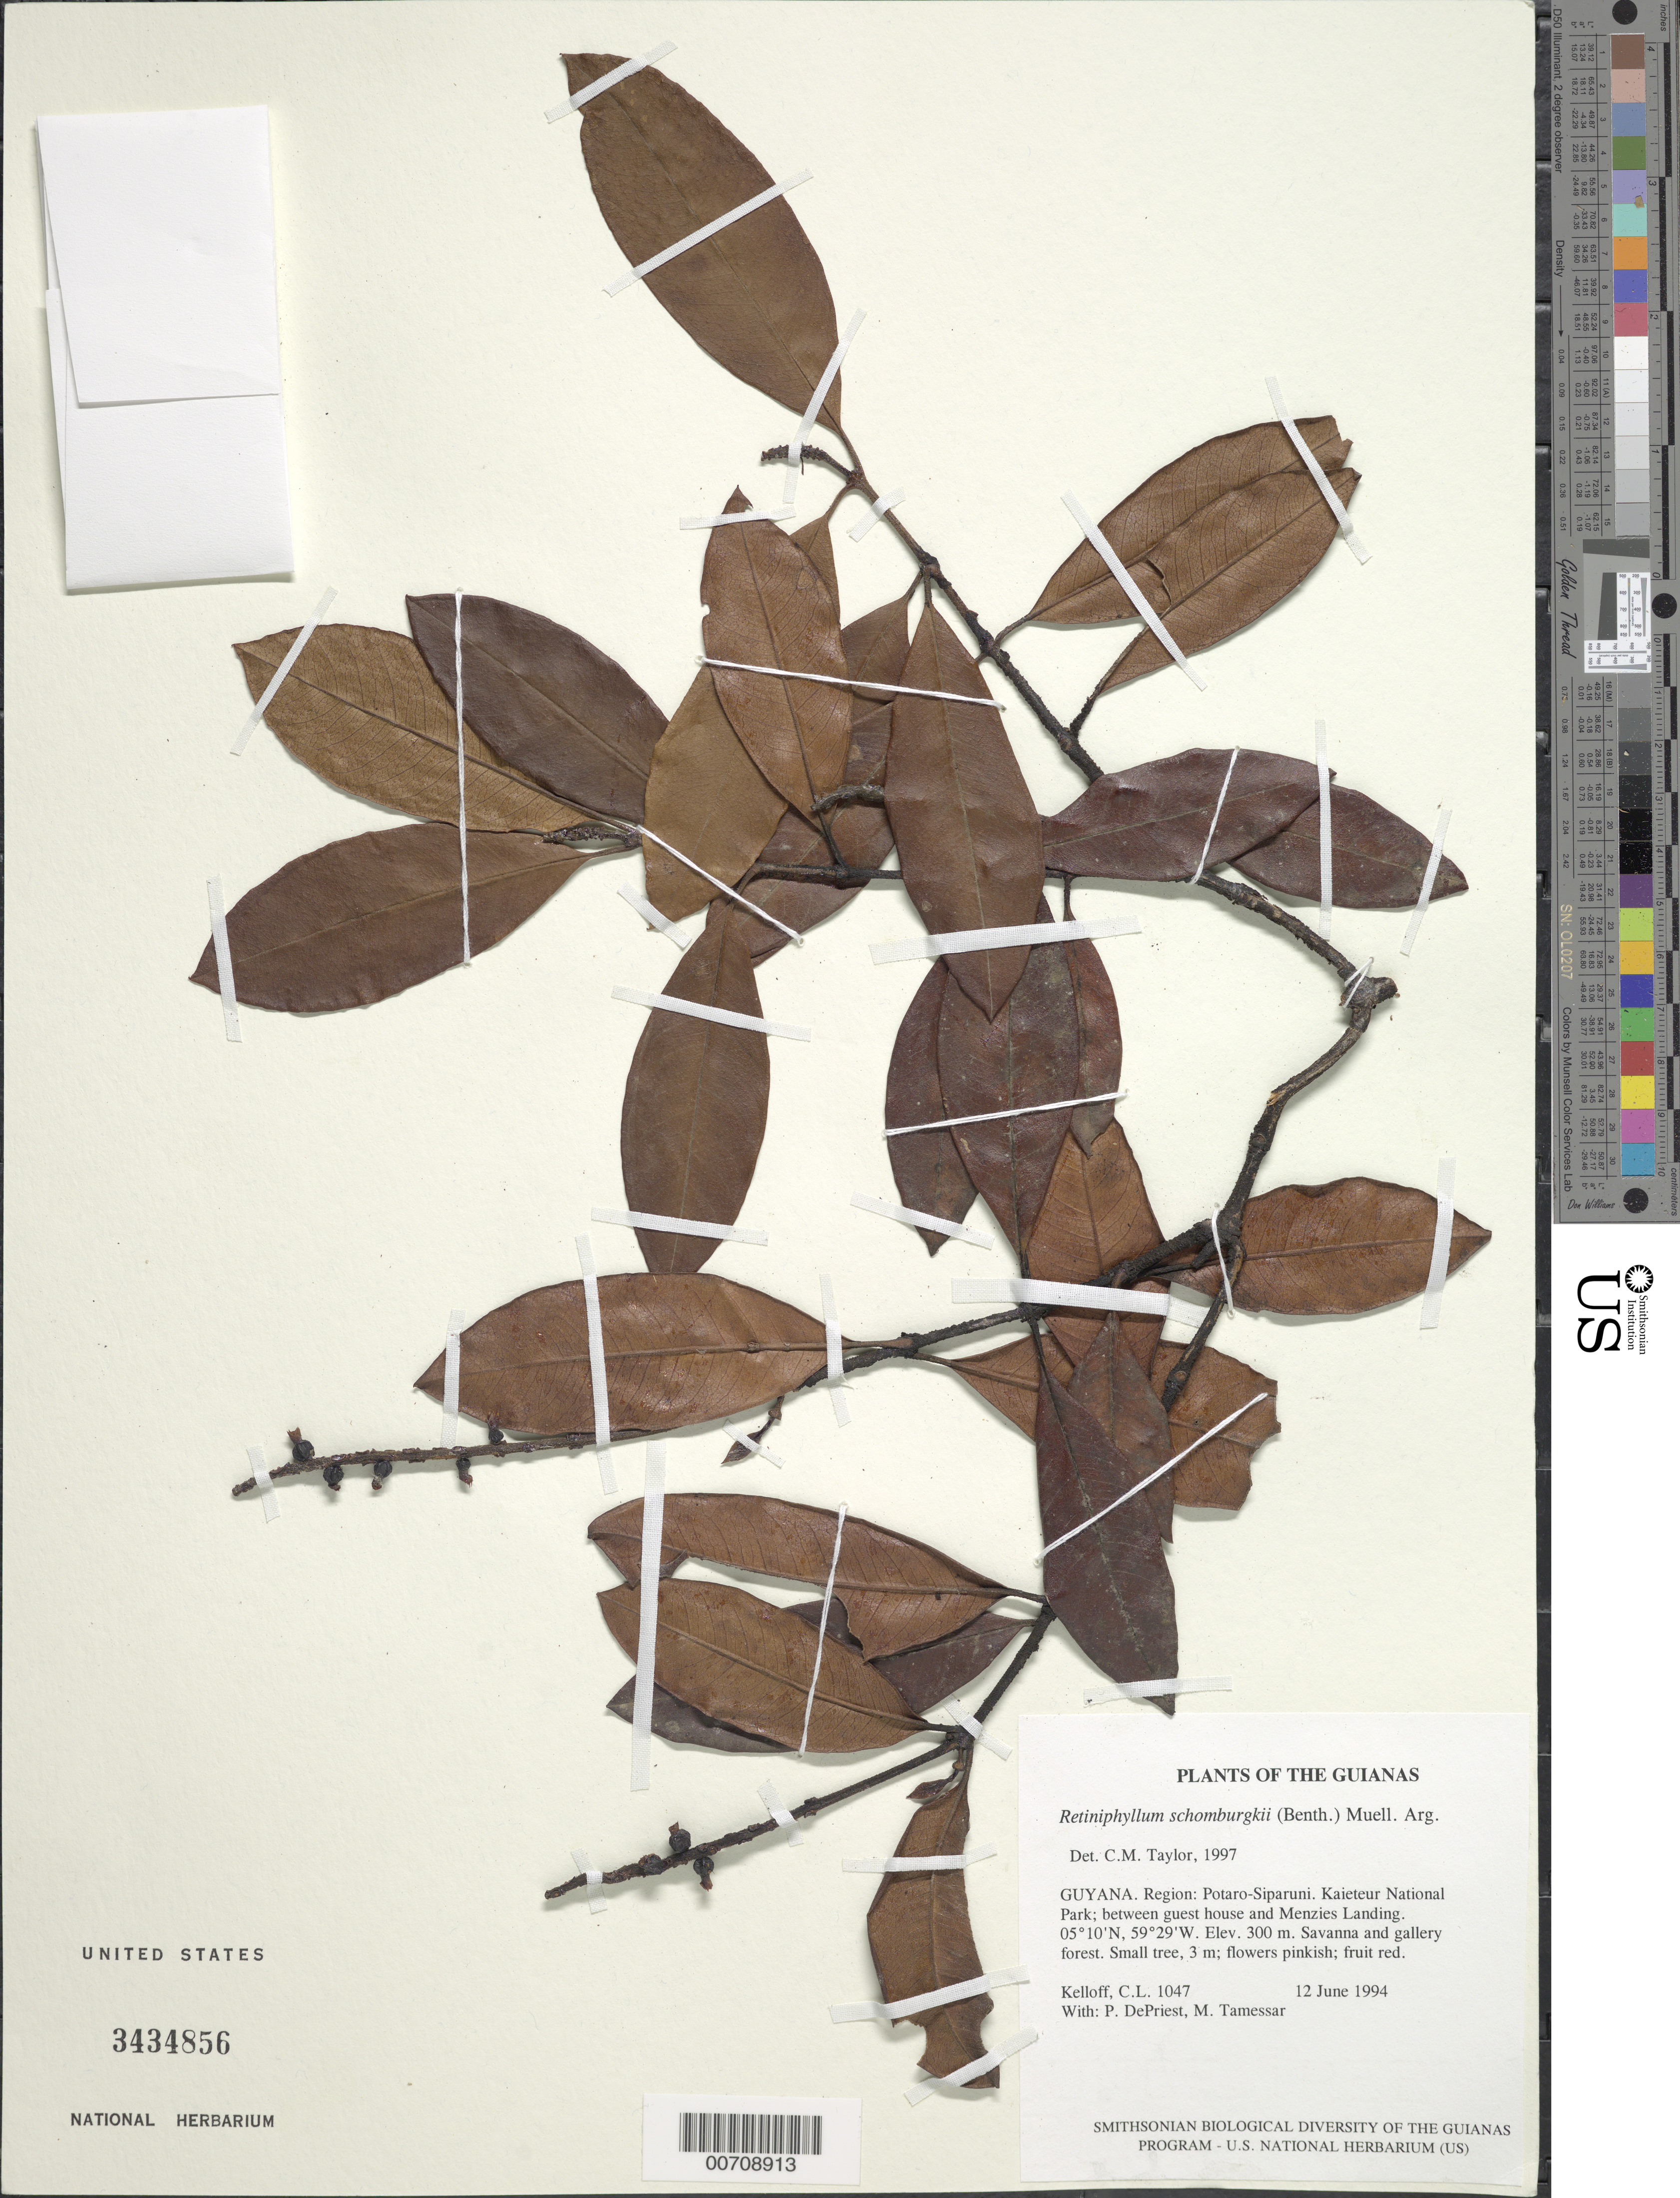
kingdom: Plantae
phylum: Tracheophyta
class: Magnoliopsida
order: Gentianales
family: Rubiaceae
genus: Retiniphyllum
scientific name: Retiniphyllum schomburgkii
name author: (Benth.) Müll. Arg.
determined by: Taylor, Charlotte M.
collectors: C. L. Kelloff, P. DePriest & M. Tamessar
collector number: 1047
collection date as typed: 12 June 1994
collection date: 1994-06-12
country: Guyana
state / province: Potaro-Siparuni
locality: Kaieteur National Park; between guest house and Menzies Landing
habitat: Savanna and gallery forest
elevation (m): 300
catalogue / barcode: US 3434856